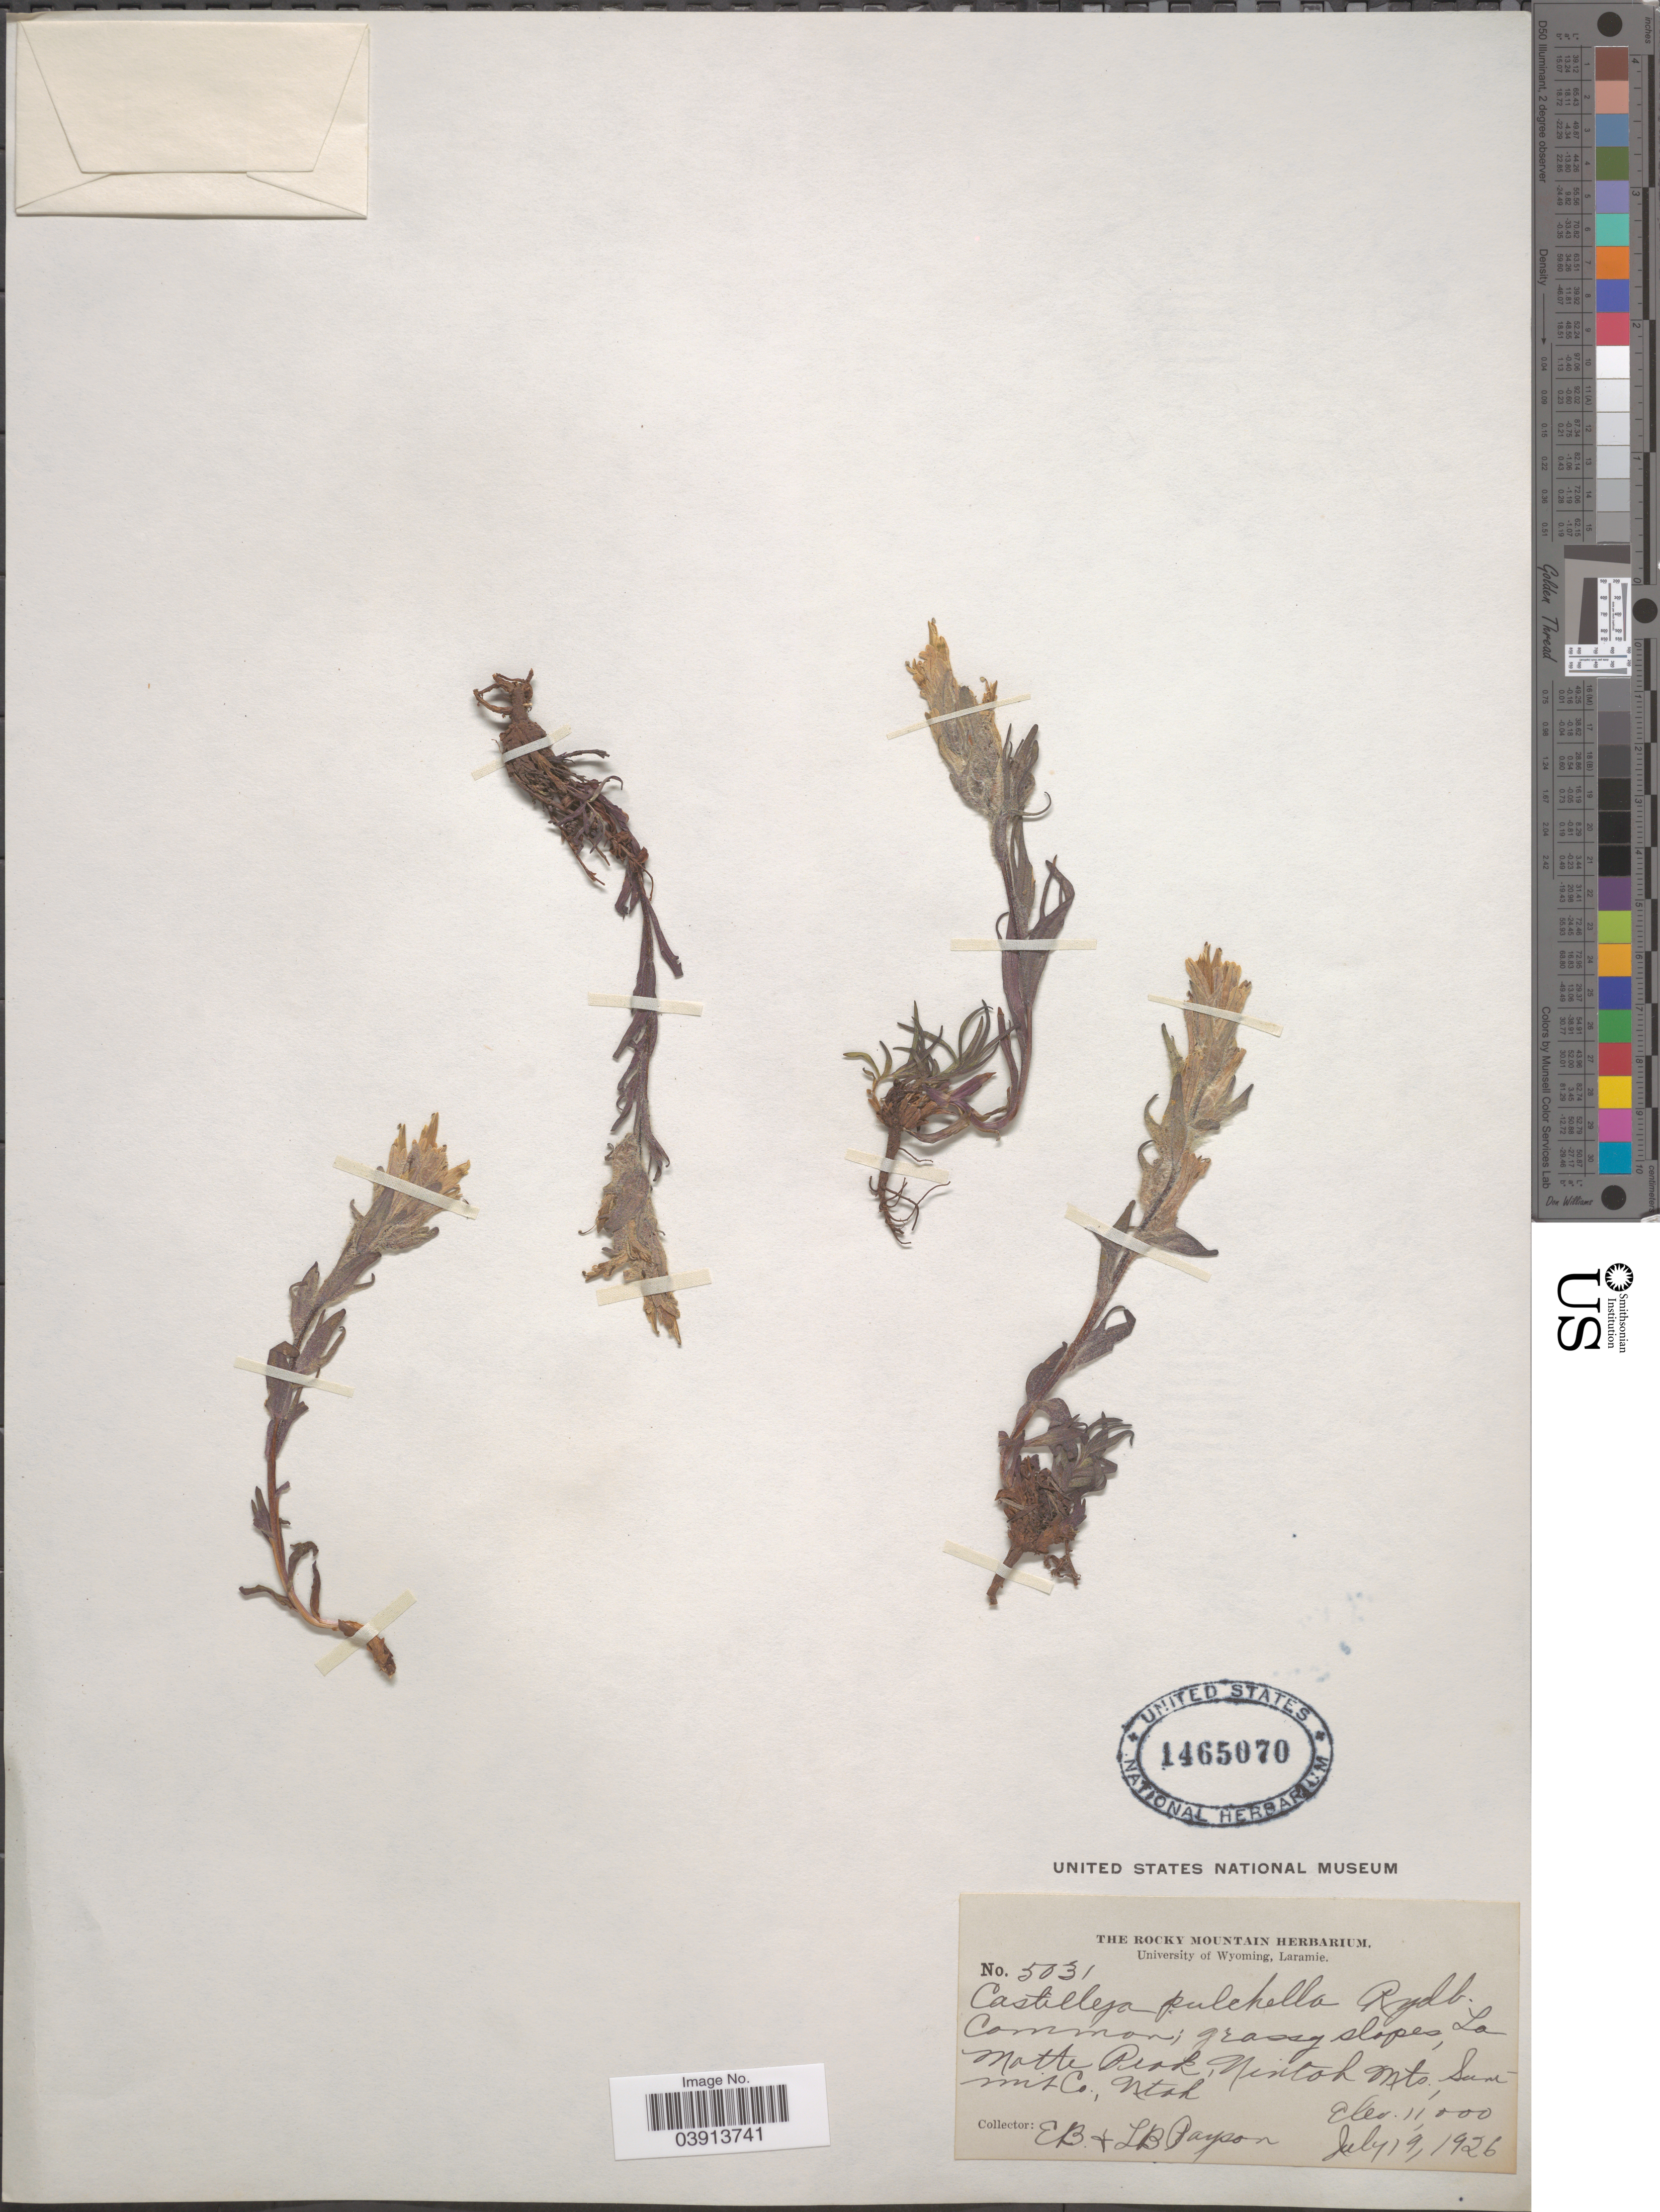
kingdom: Plantae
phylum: Tracheophyta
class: Magnoliopsida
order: Lamiales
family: Orobanchaceae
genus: Castilleja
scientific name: Castilleja pulchella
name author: Rydb.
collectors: E. B. Payson & L. Payson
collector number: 5031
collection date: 1926-07-19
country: United States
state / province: Utah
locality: La Matte Peak, Uintoh Mts. Summit Co.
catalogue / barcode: US 1465070